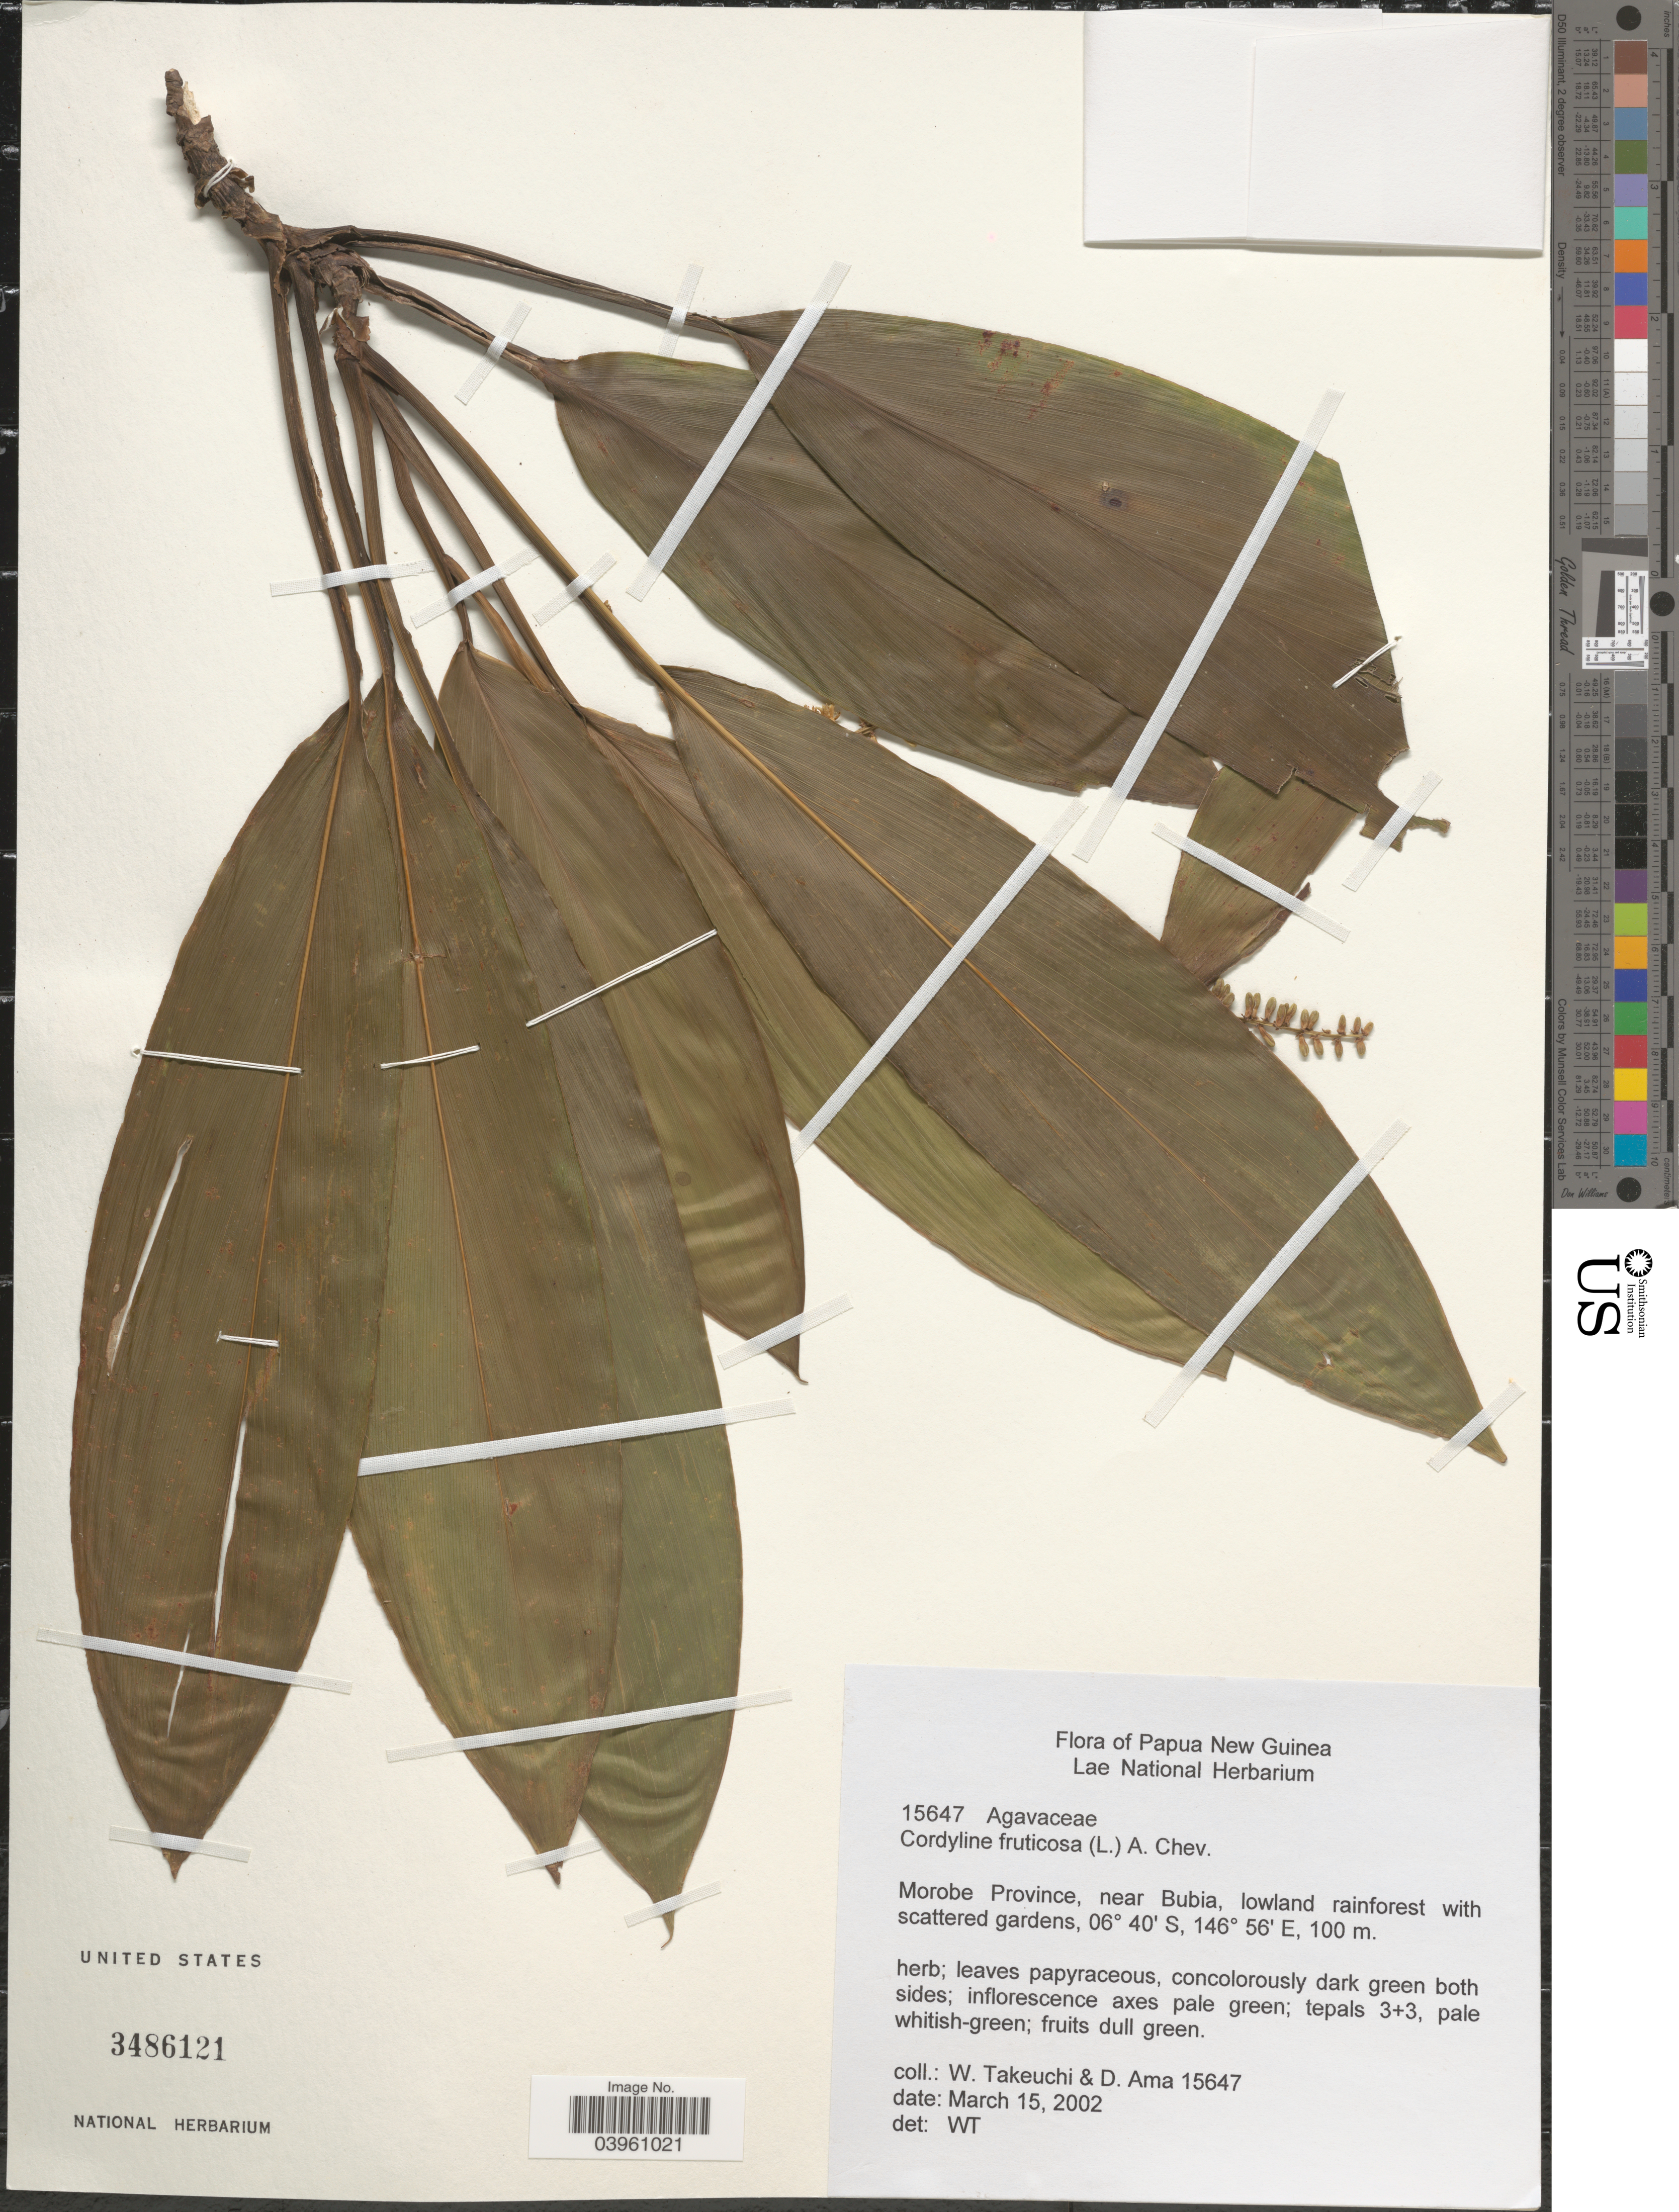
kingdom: Plantae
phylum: Tracheophyta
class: Liliopsida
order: Asparagales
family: Asparagaceae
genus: Cordyline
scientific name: Cordyline fruticosa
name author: (L.) A. Chev.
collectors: W. Takeuchi & D. Ama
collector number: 15647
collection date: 2002-03-15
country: Papua New Guinea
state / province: Morobe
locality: Near Bubia.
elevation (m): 100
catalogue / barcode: US 3486121